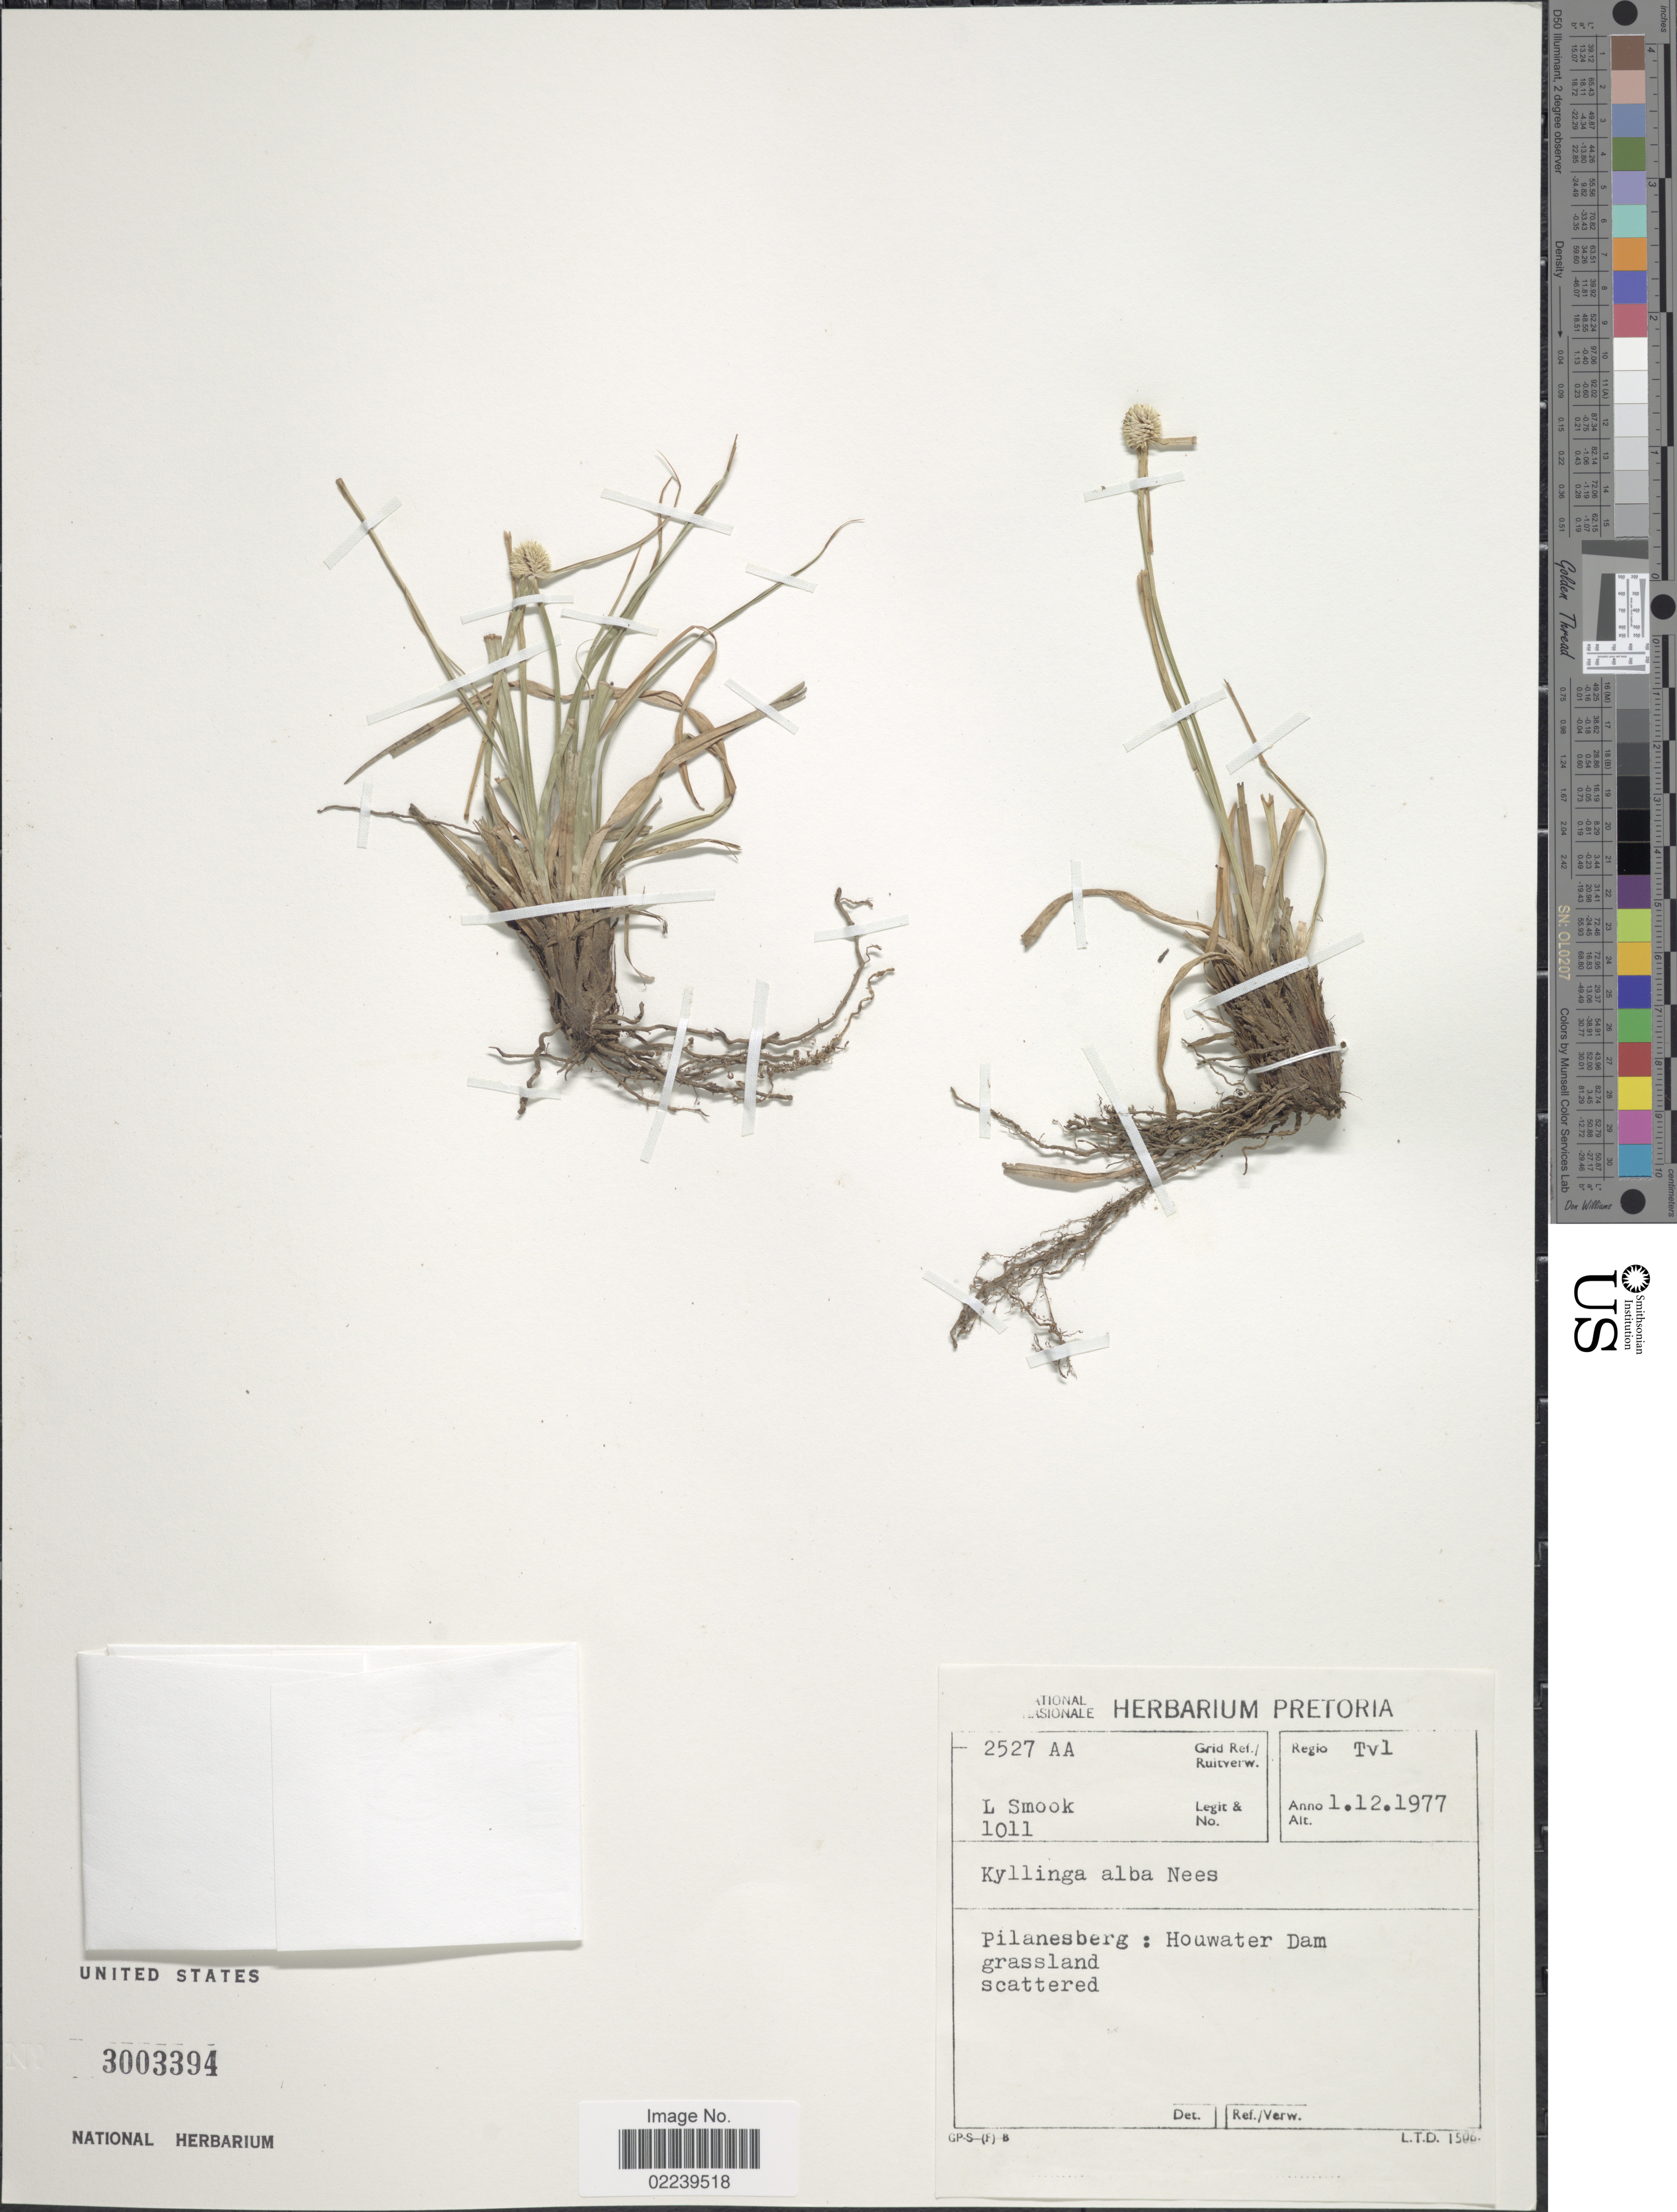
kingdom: Plantae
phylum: Tracheophyta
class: Liliopsida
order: Poales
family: Cyperaceae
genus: Cyperus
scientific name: Cyperus alatus subsp. albus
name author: (Nees)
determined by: Strong, M. T., (US), Smithsonian Institution - National Museum of Natural History (UNITED STATES)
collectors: L. Smook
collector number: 1011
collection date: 1977-12-01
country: South Africa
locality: Grid Ref./Ruitverw. 2527AA Regio Tvl. Pilanesberg: Houwater Dam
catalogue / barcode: US 3003394